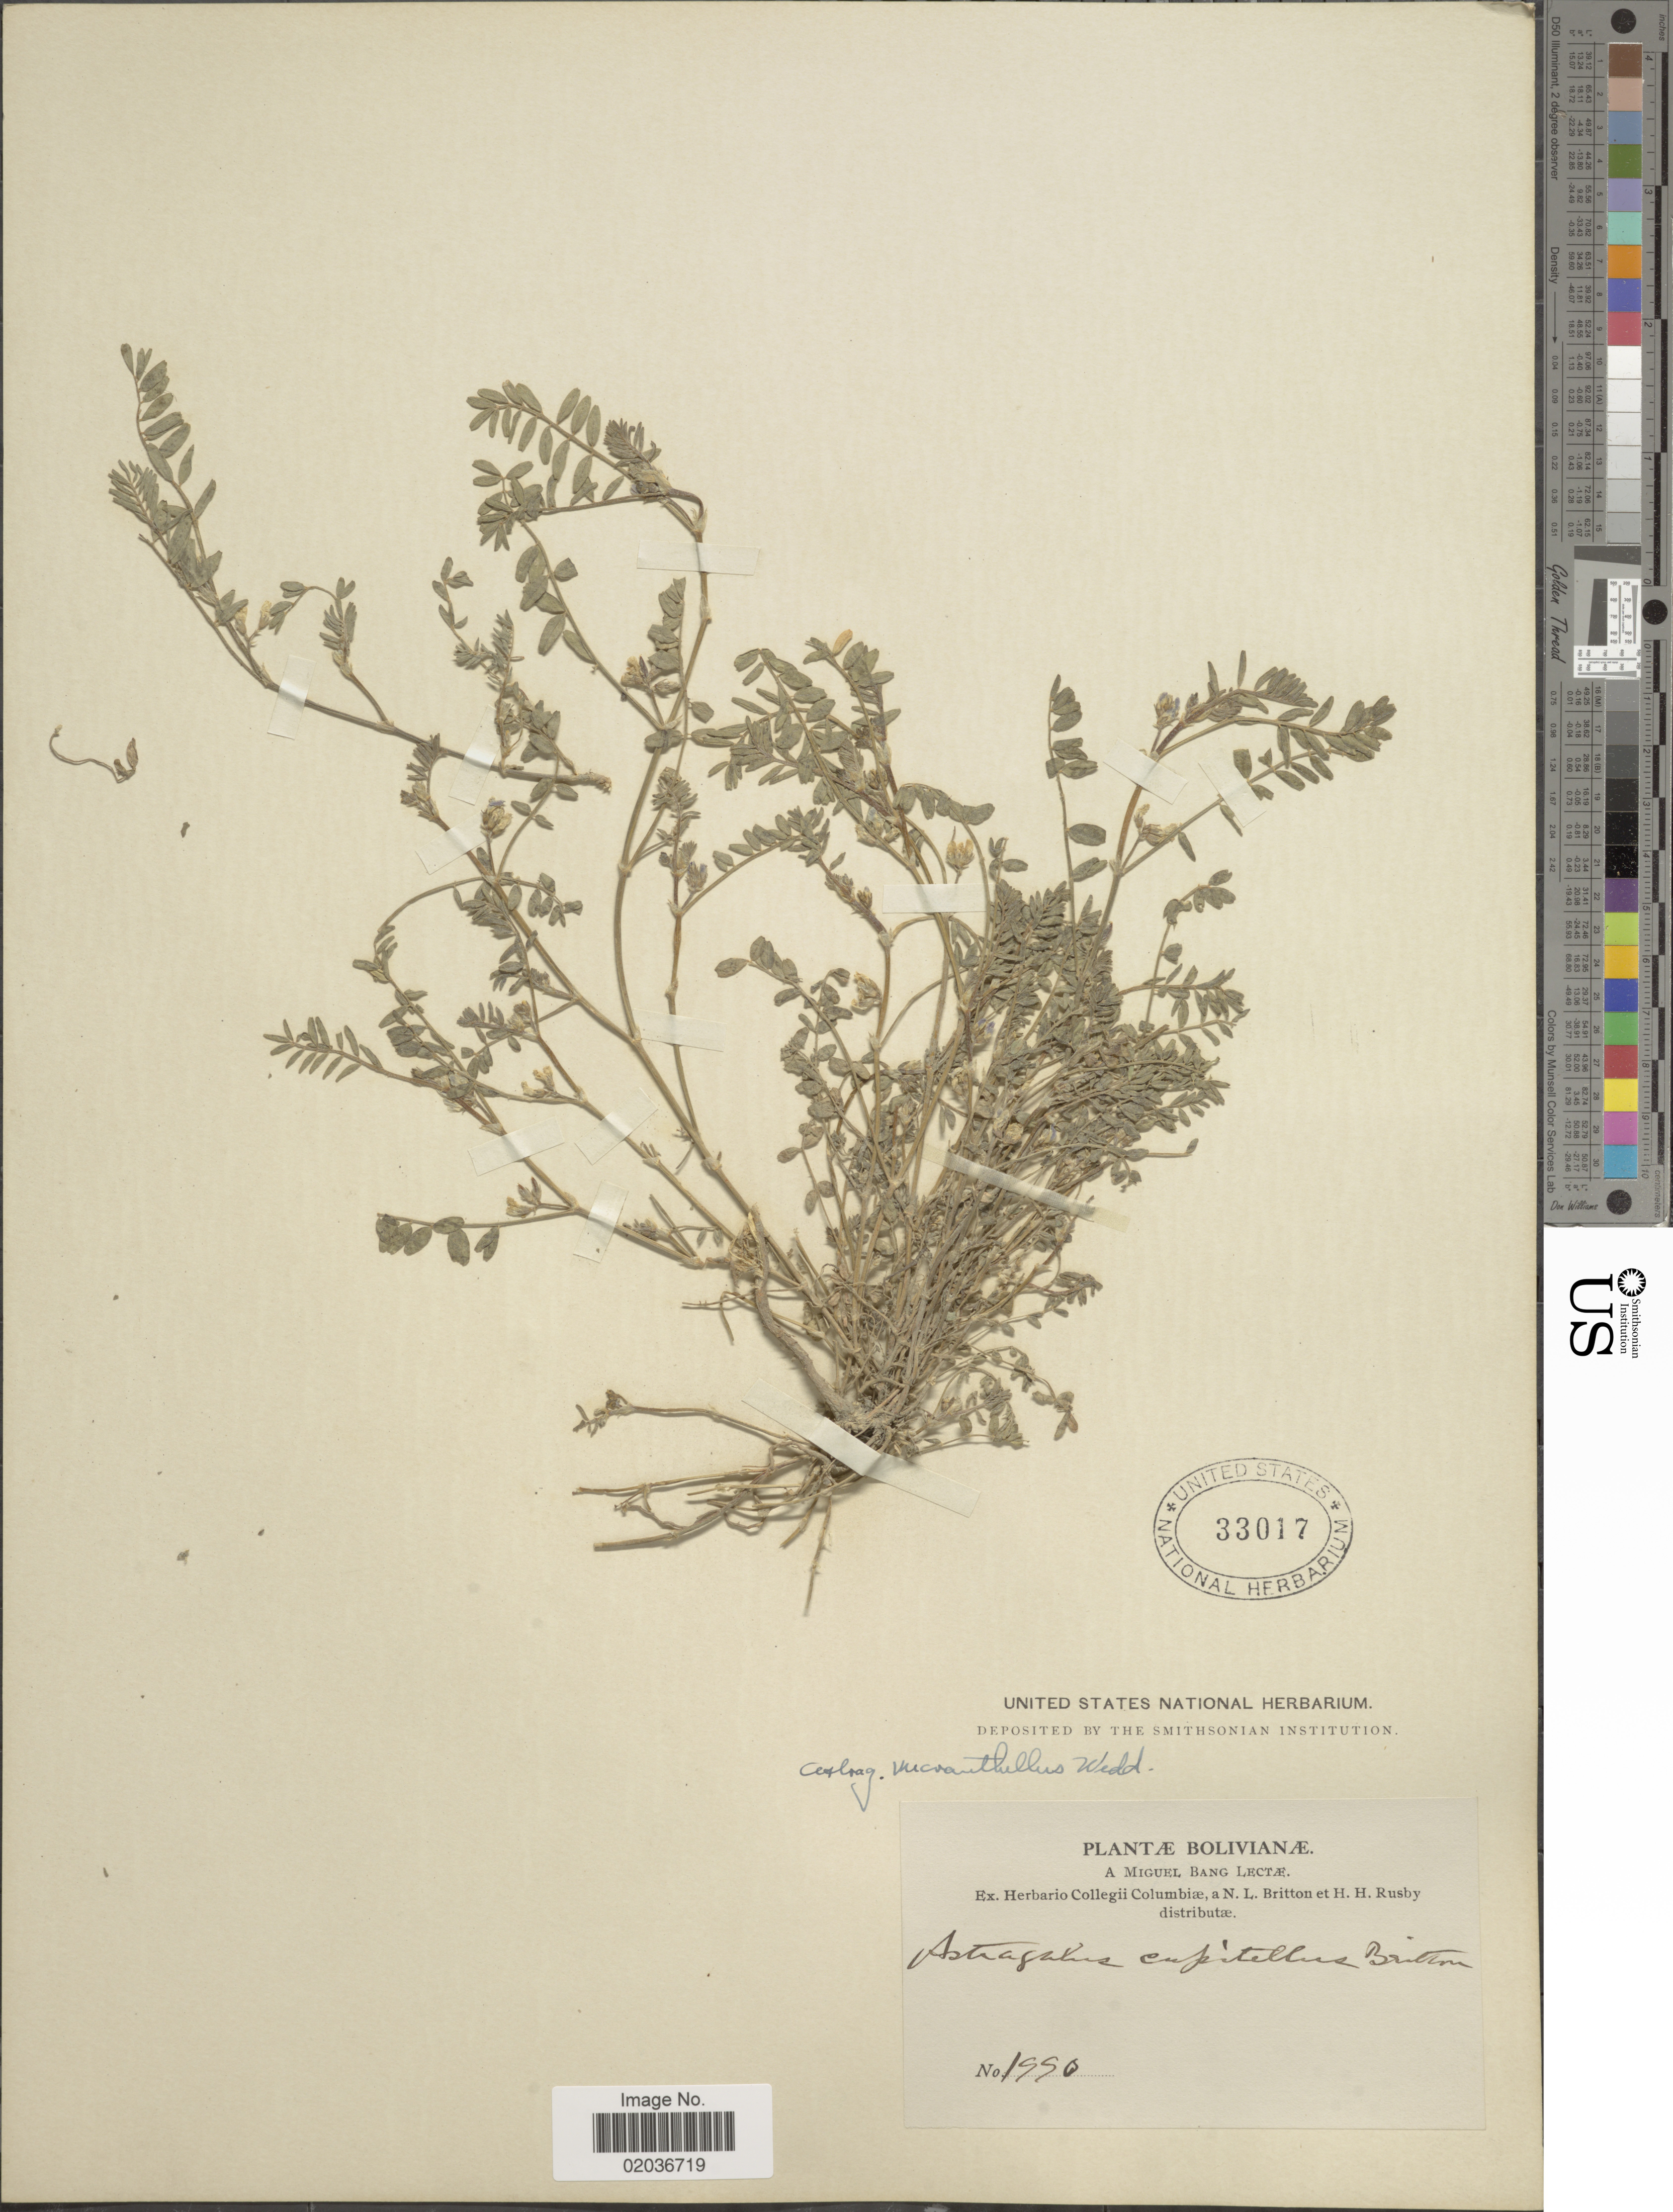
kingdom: Plantae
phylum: Tracheophyta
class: Magnoliopsida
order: Fabales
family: Fabaceae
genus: Astragalus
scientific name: Astragalus micranthellus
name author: Wedd.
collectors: M. Bang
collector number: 1990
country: Bolivia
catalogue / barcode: US 33017